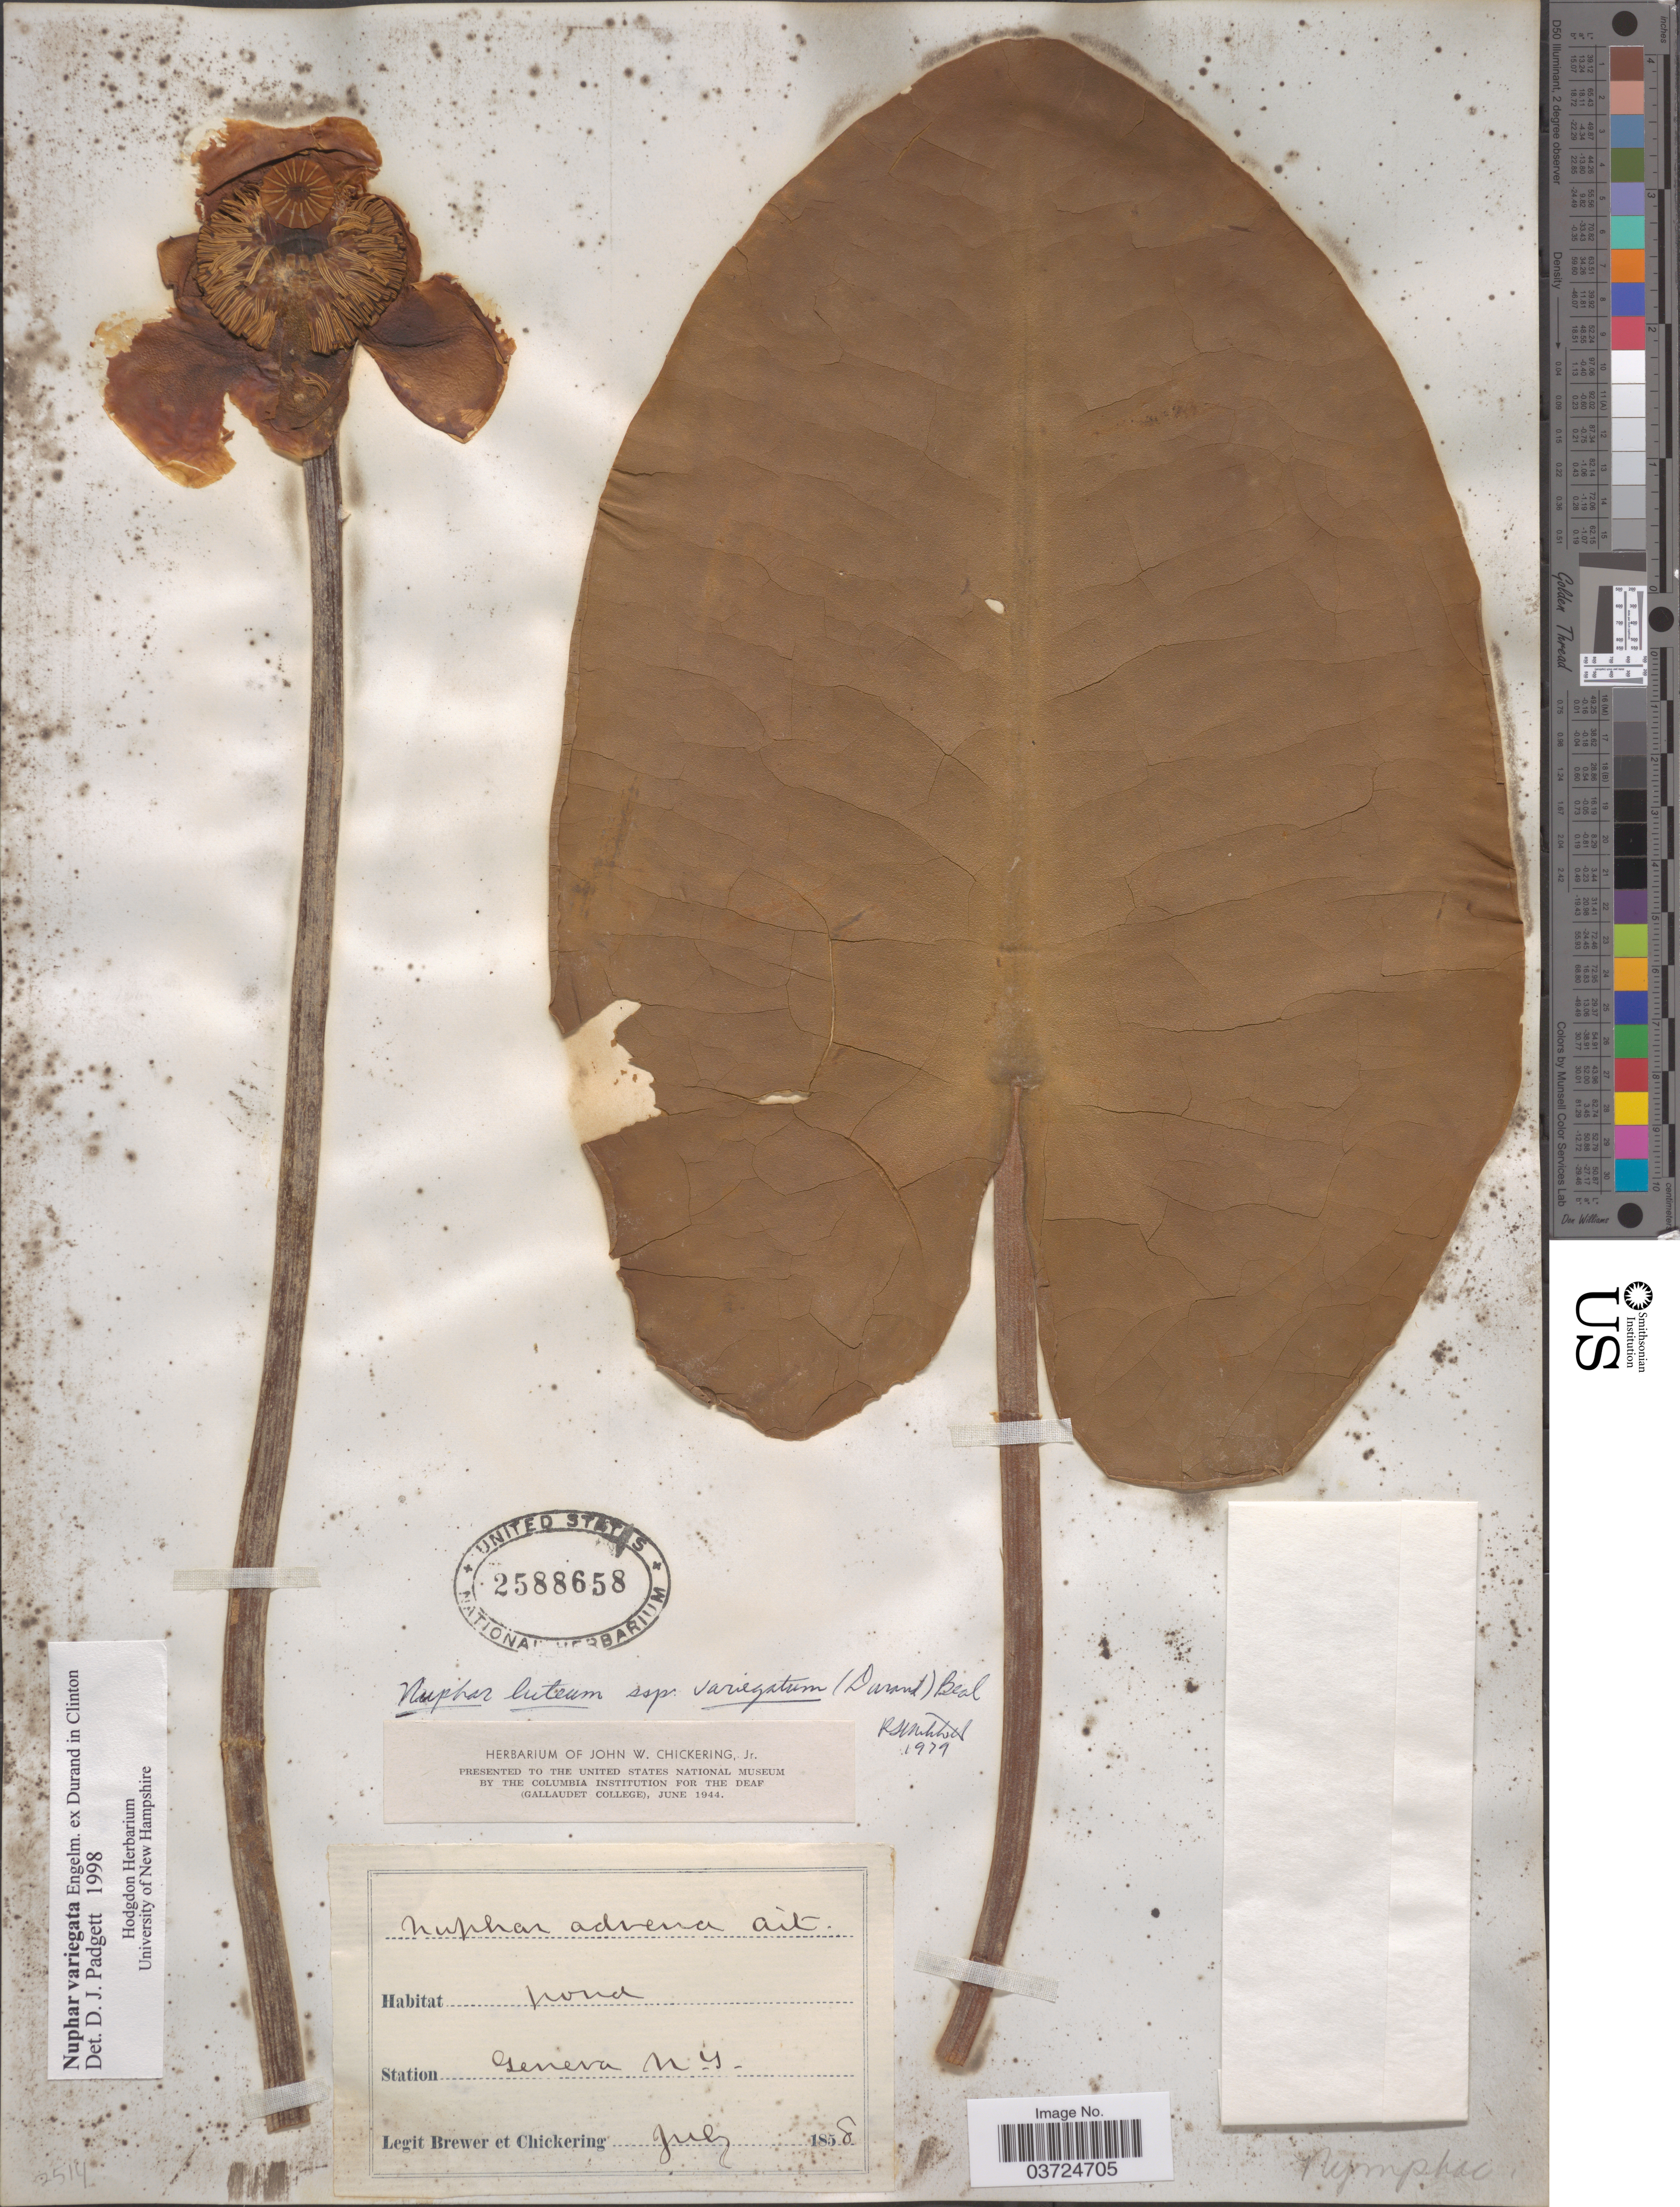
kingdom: Plantae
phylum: Tracheophyta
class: Magnoliopsida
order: Nymphaeales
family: Nymphaeaceae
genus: Nuphar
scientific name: Nuphar variegata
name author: Engelm. ex Durand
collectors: -. Brewer & J. Chickering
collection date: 1858-07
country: United States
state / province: New York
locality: Geneva.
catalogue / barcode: US 2588658